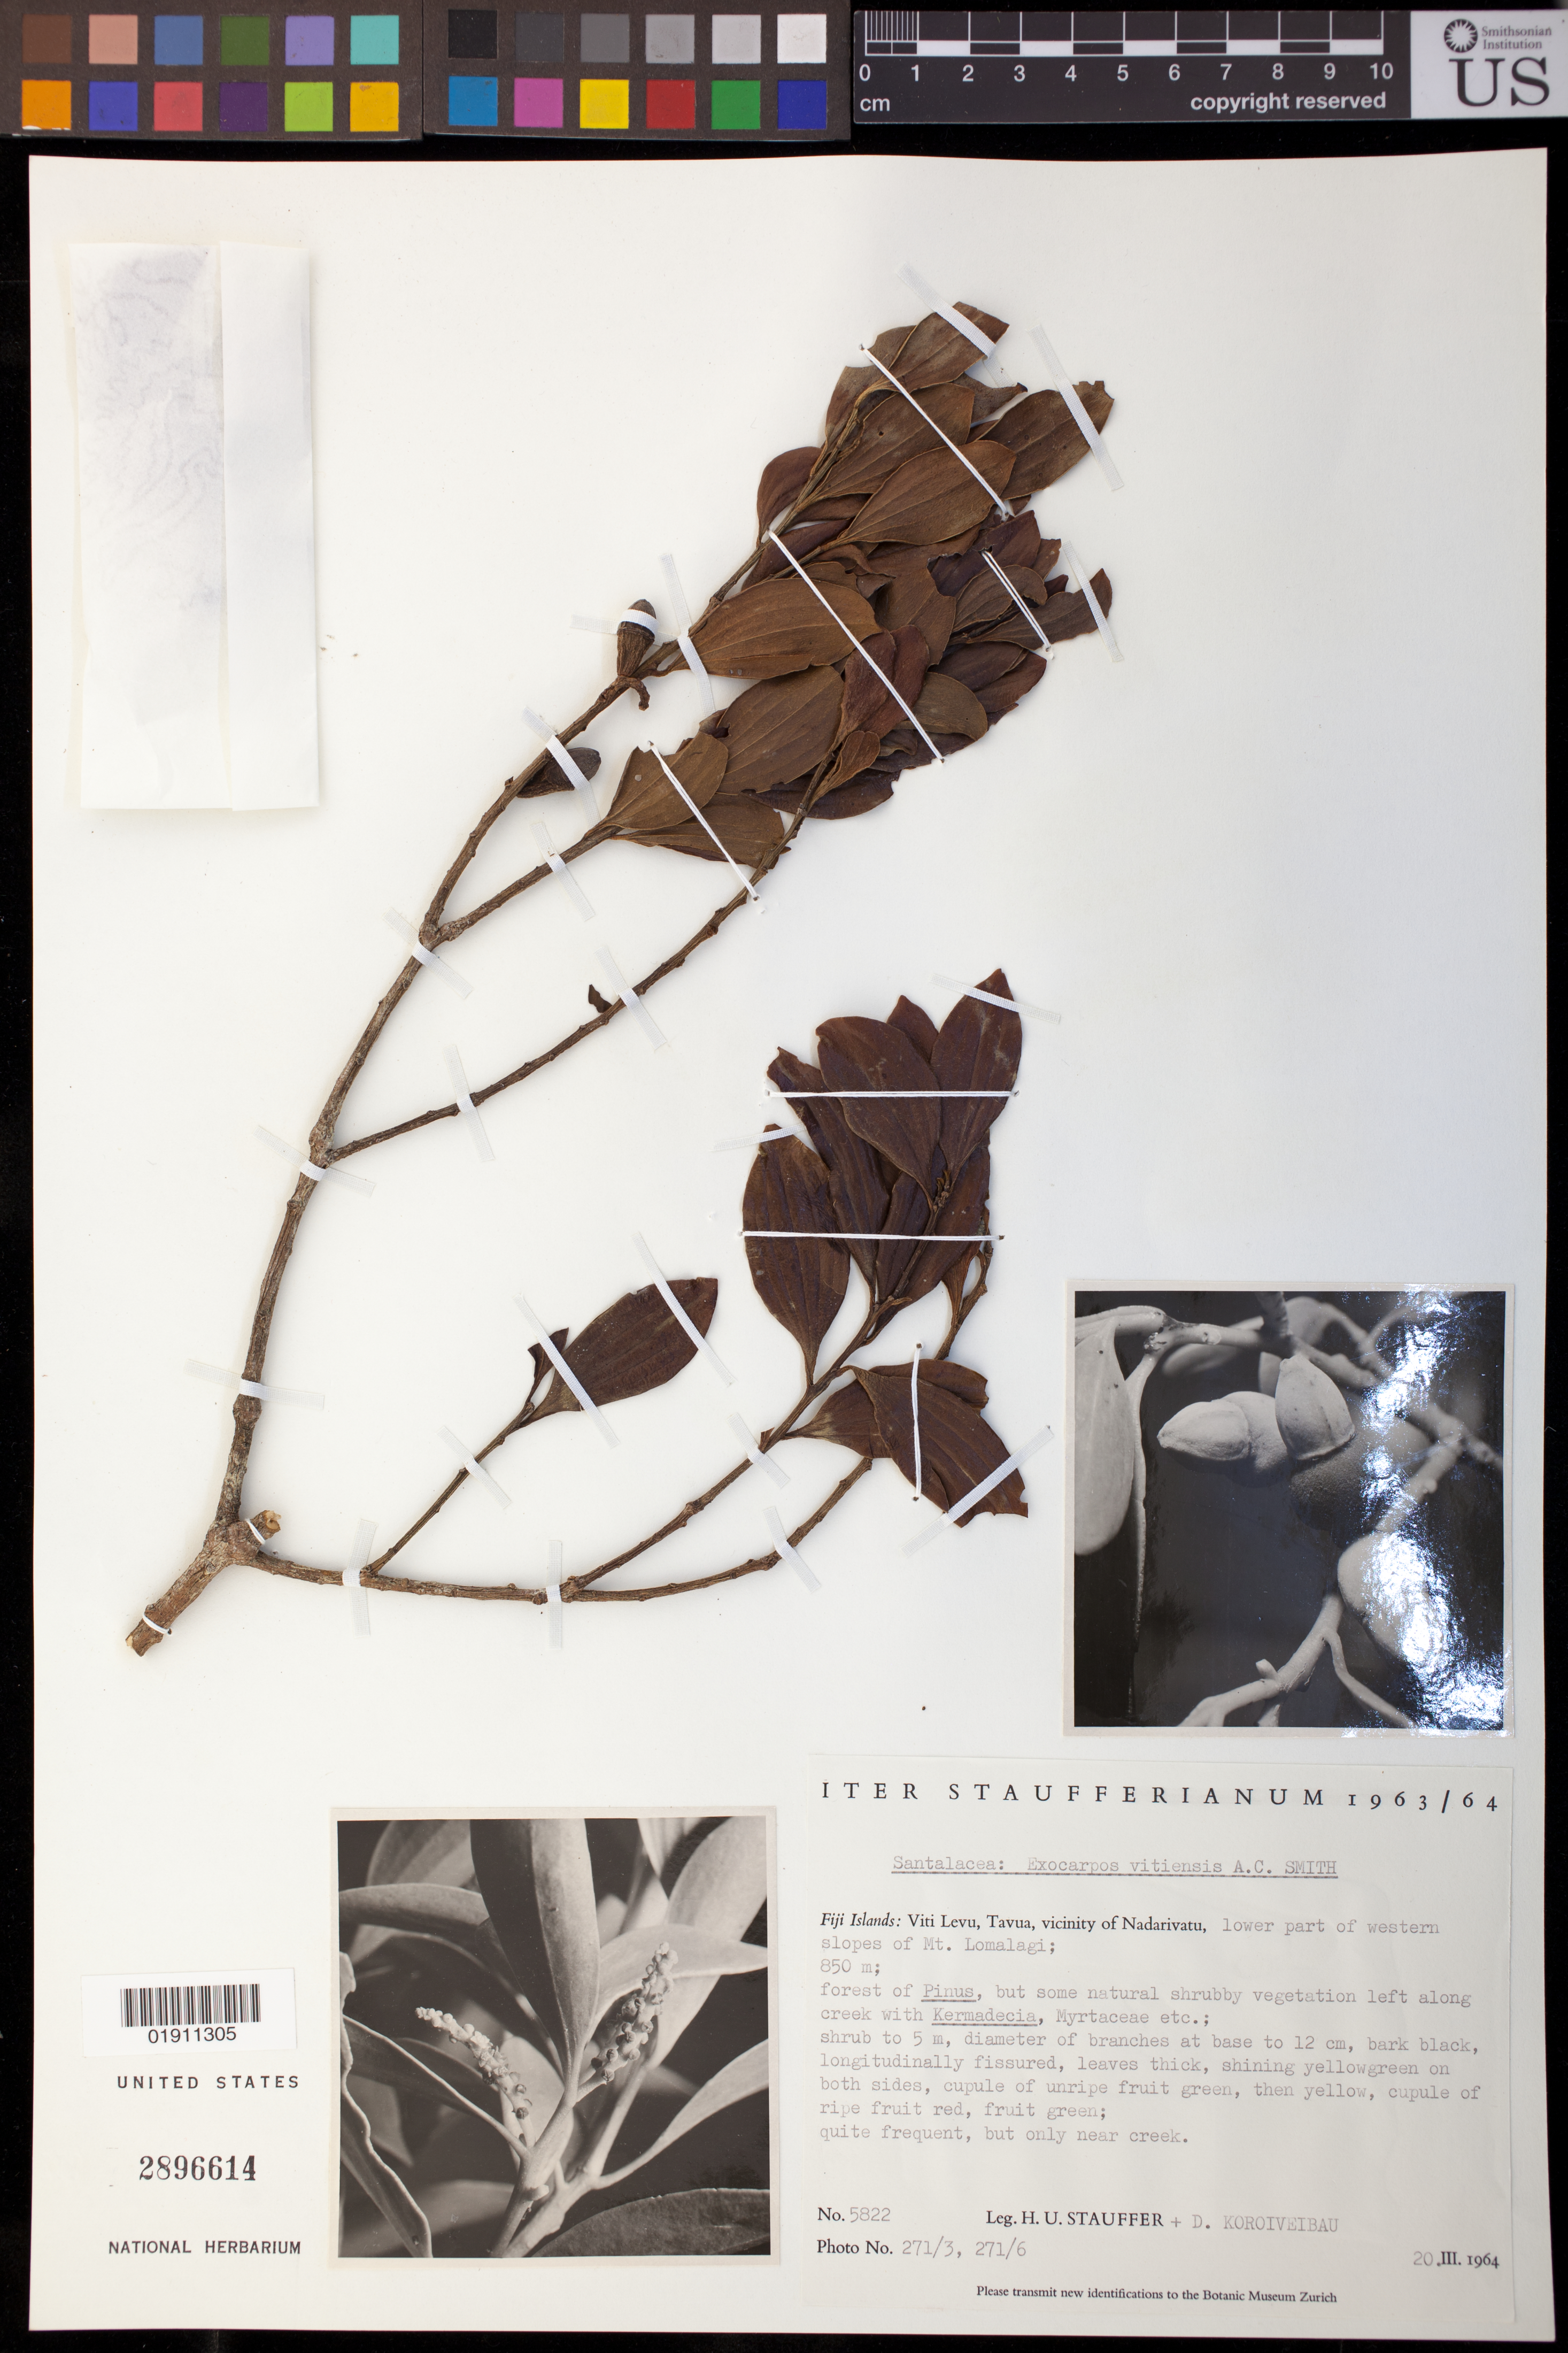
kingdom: Plantae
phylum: Tracheophyta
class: Magnoliopsida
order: Santalales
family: Santalaceae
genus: Exocarpos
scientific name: Exocarpos vitiensis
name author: A.C. Sm.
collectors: H. U. Stauffer & D. Koroiveibau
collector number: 5822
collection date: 1964-03-20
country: Fiji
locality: Tavua, vicinity of Nadarivatu, lower part of western slopes of Mt. Lomalagi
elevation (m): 850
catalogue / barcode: US 2896614